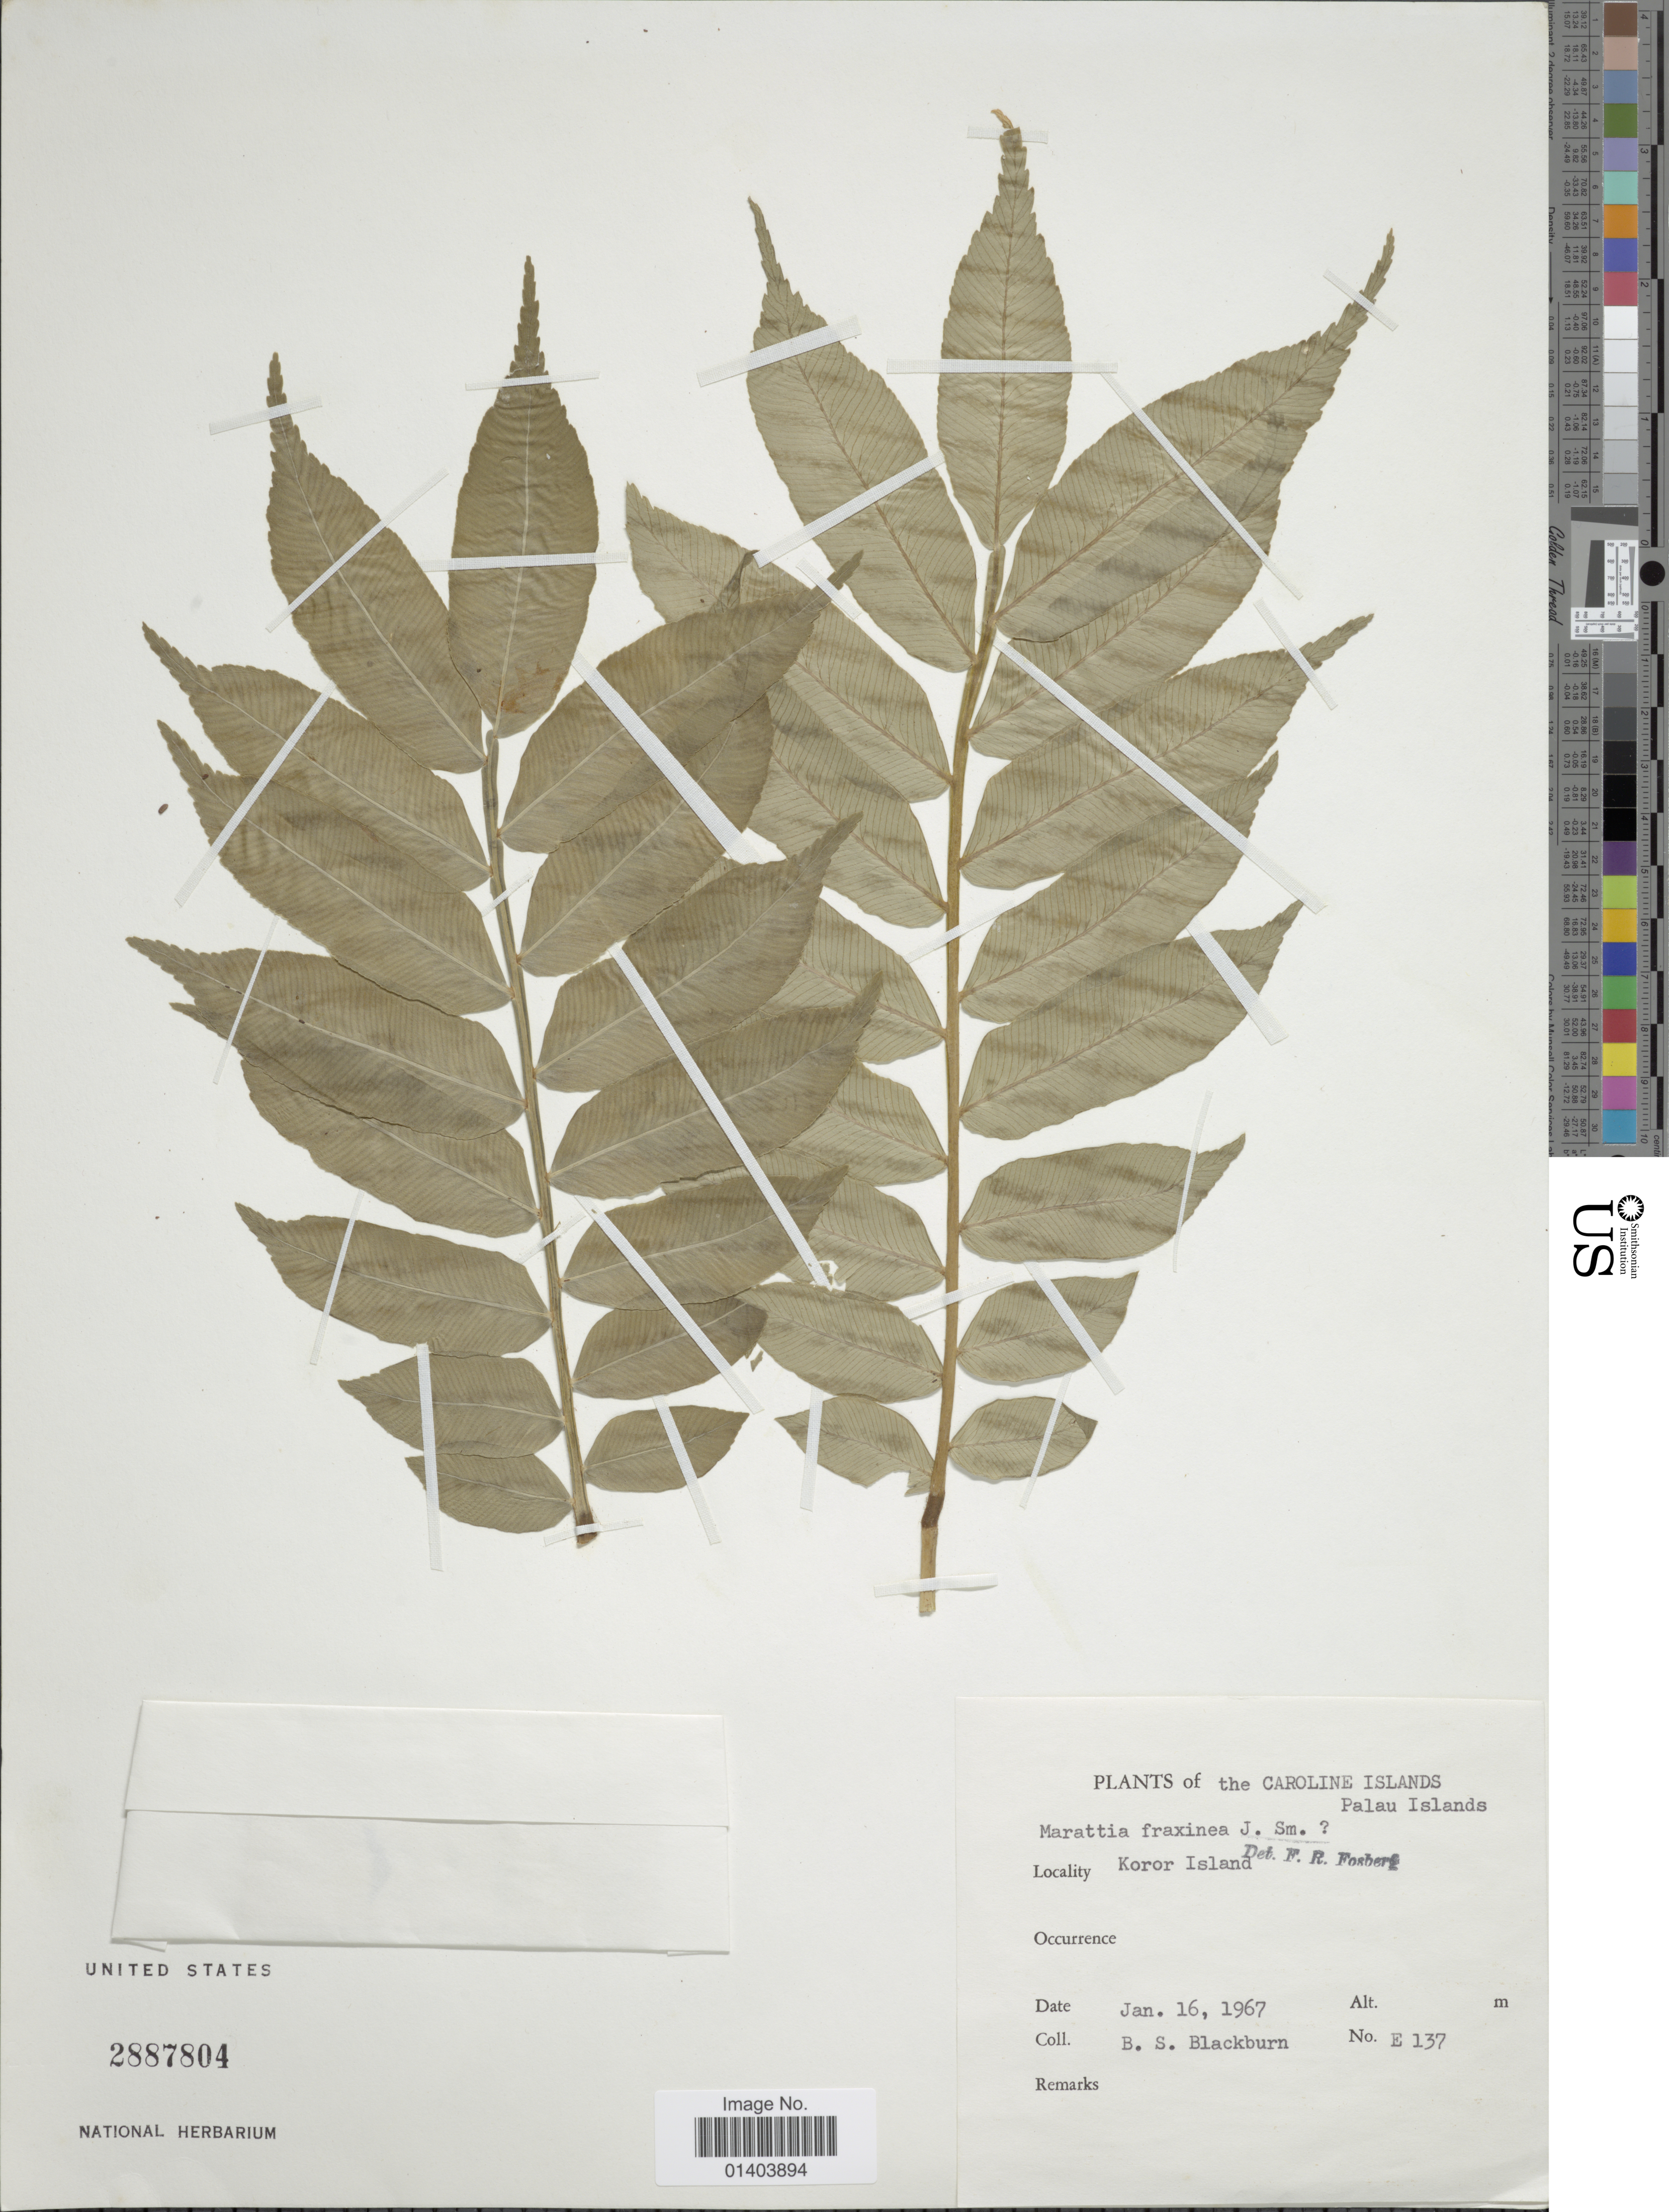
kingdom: Plantae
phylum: Tracheophyta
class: Polypodiopsida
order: Marattiales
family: Marattiaceae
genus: Ptisana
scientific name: Ptisana fraxinea var. fraxinea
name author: (Sm.) Murdock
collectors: B. S. Blackburn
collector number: E 137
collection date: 1967-01-16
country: Palau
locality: The Caroline Islands, Palau Islands, Koror Island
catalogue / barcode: US 2887804